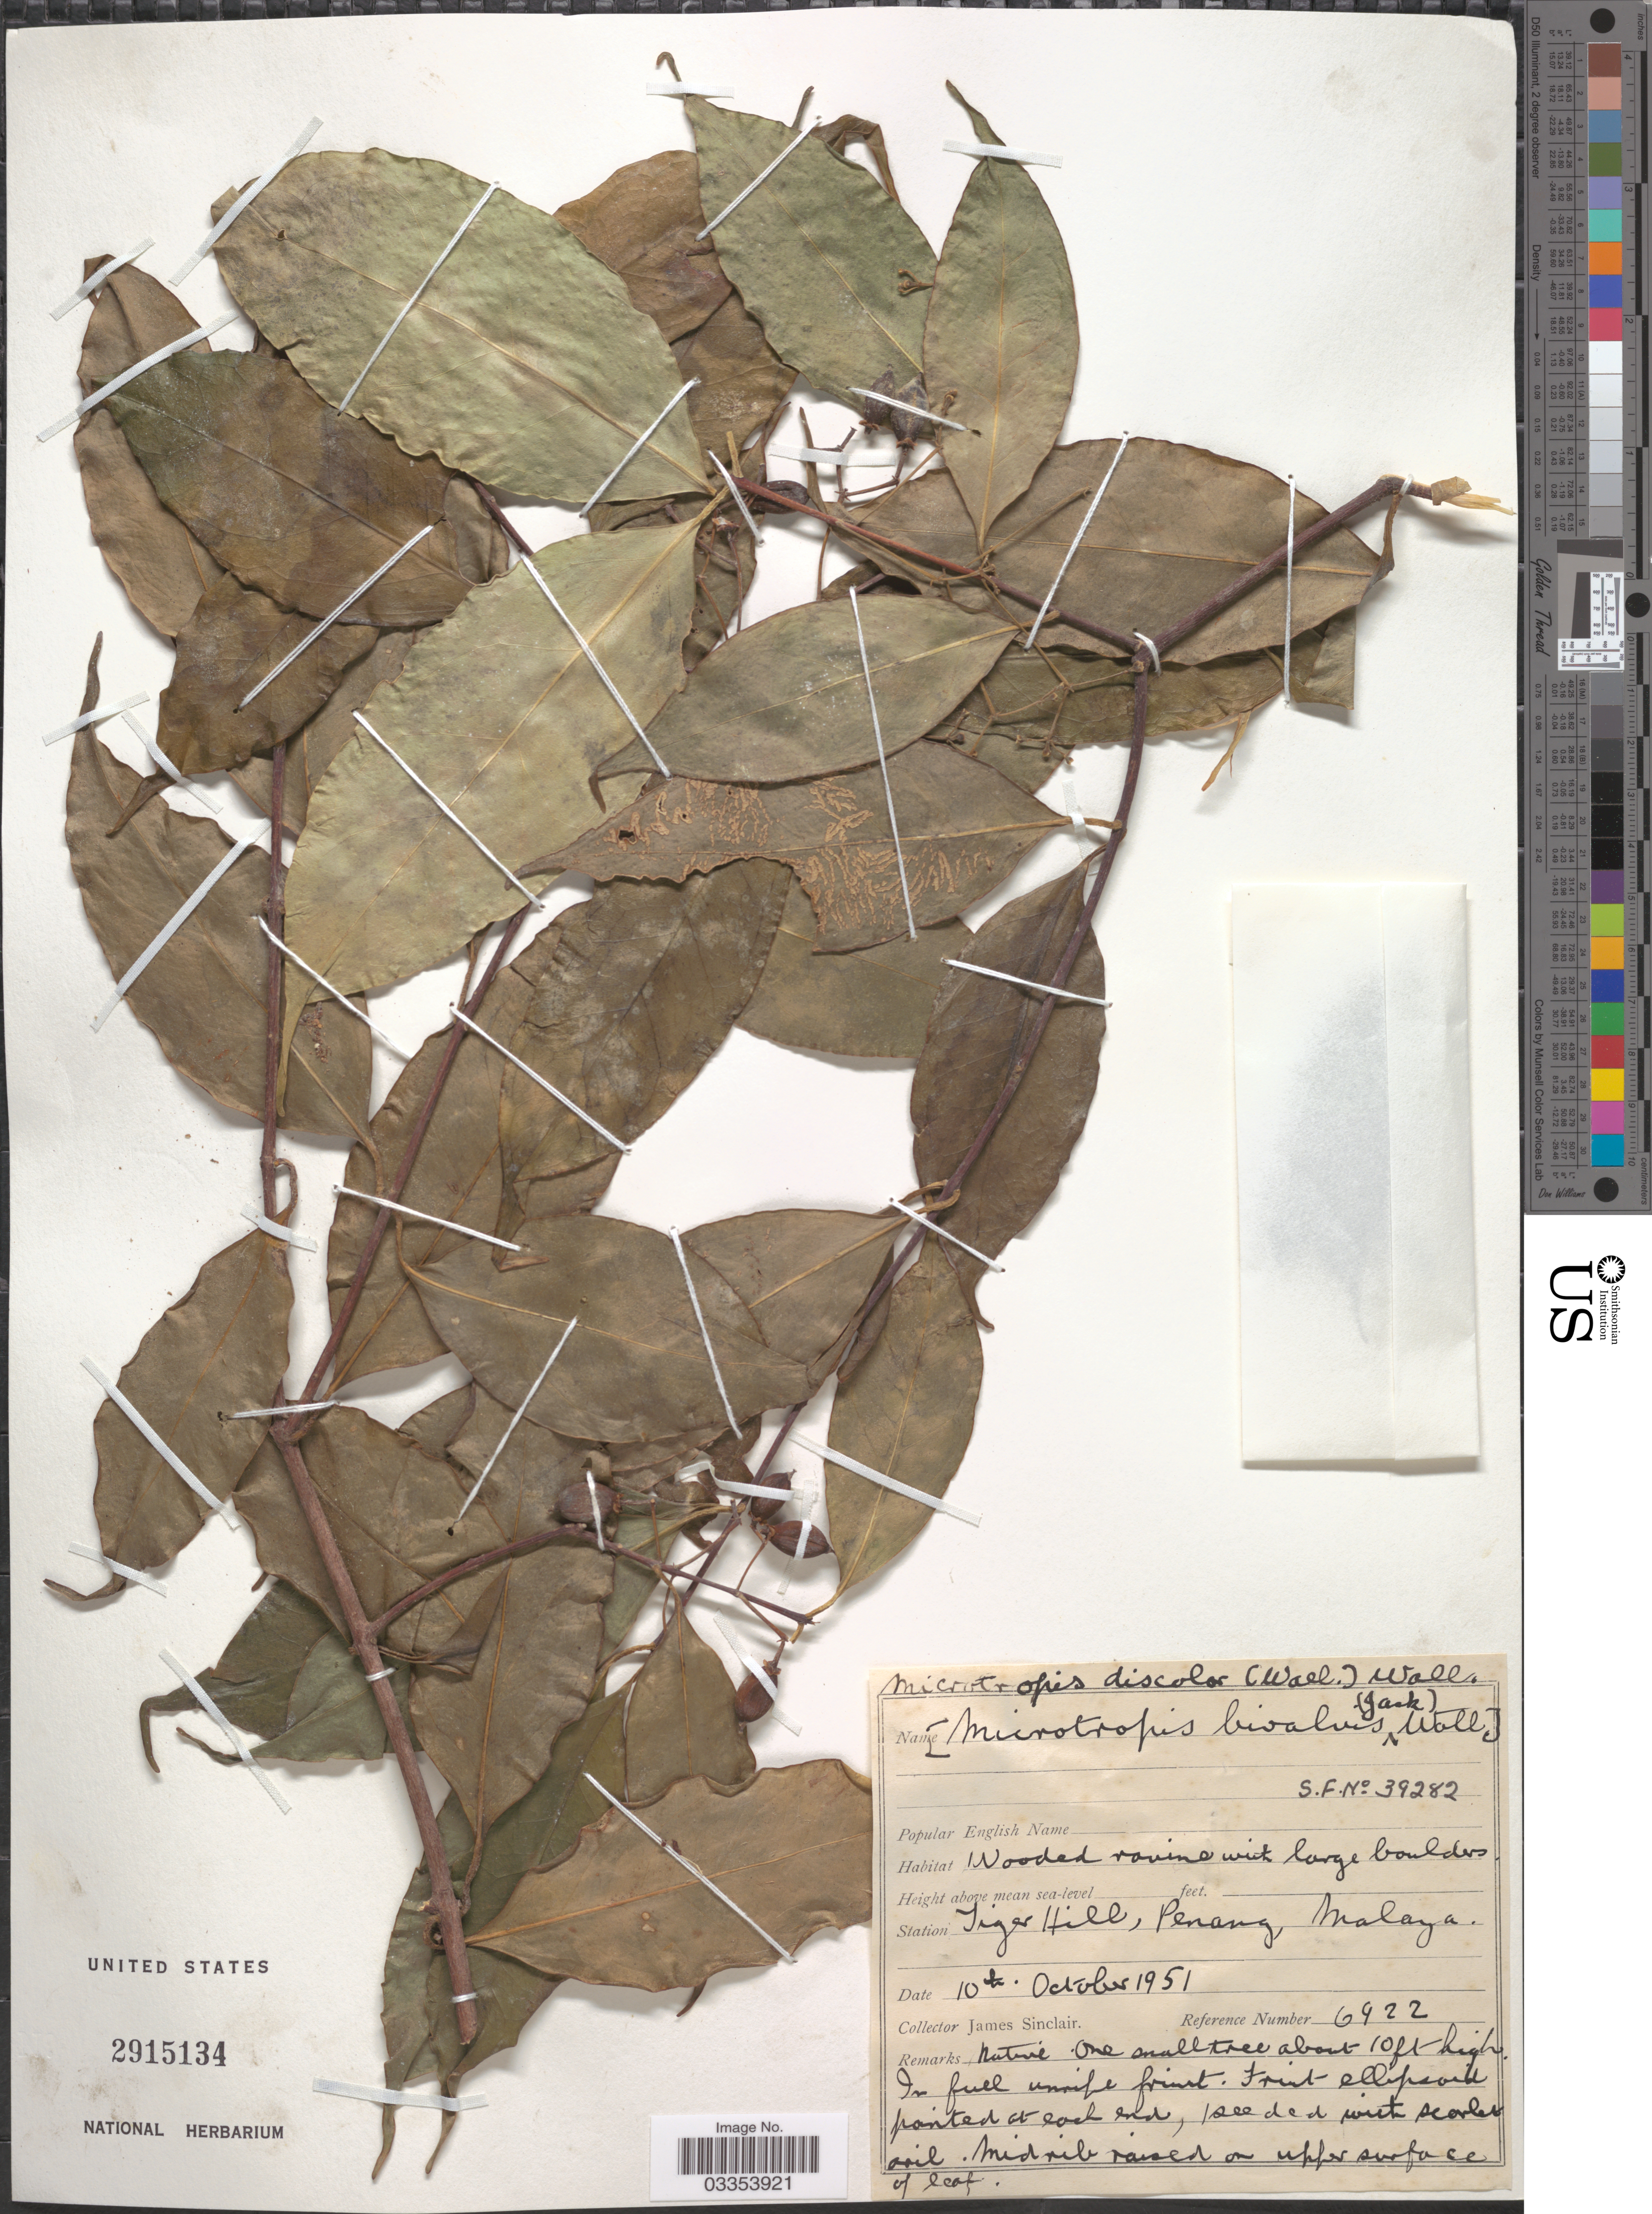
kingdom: Plantae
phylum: Tracheophyta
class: Magnoliopsida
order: Celastrales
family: Celastraceae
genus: Microtropis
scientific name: Microtropis discolor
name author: (Wall.) Arn.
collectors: J. Sinclair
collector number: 6922*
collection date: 1951-10-10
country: Malaysia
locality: Tiger Hill, Penang, Malaya.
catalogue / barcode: US 2915134